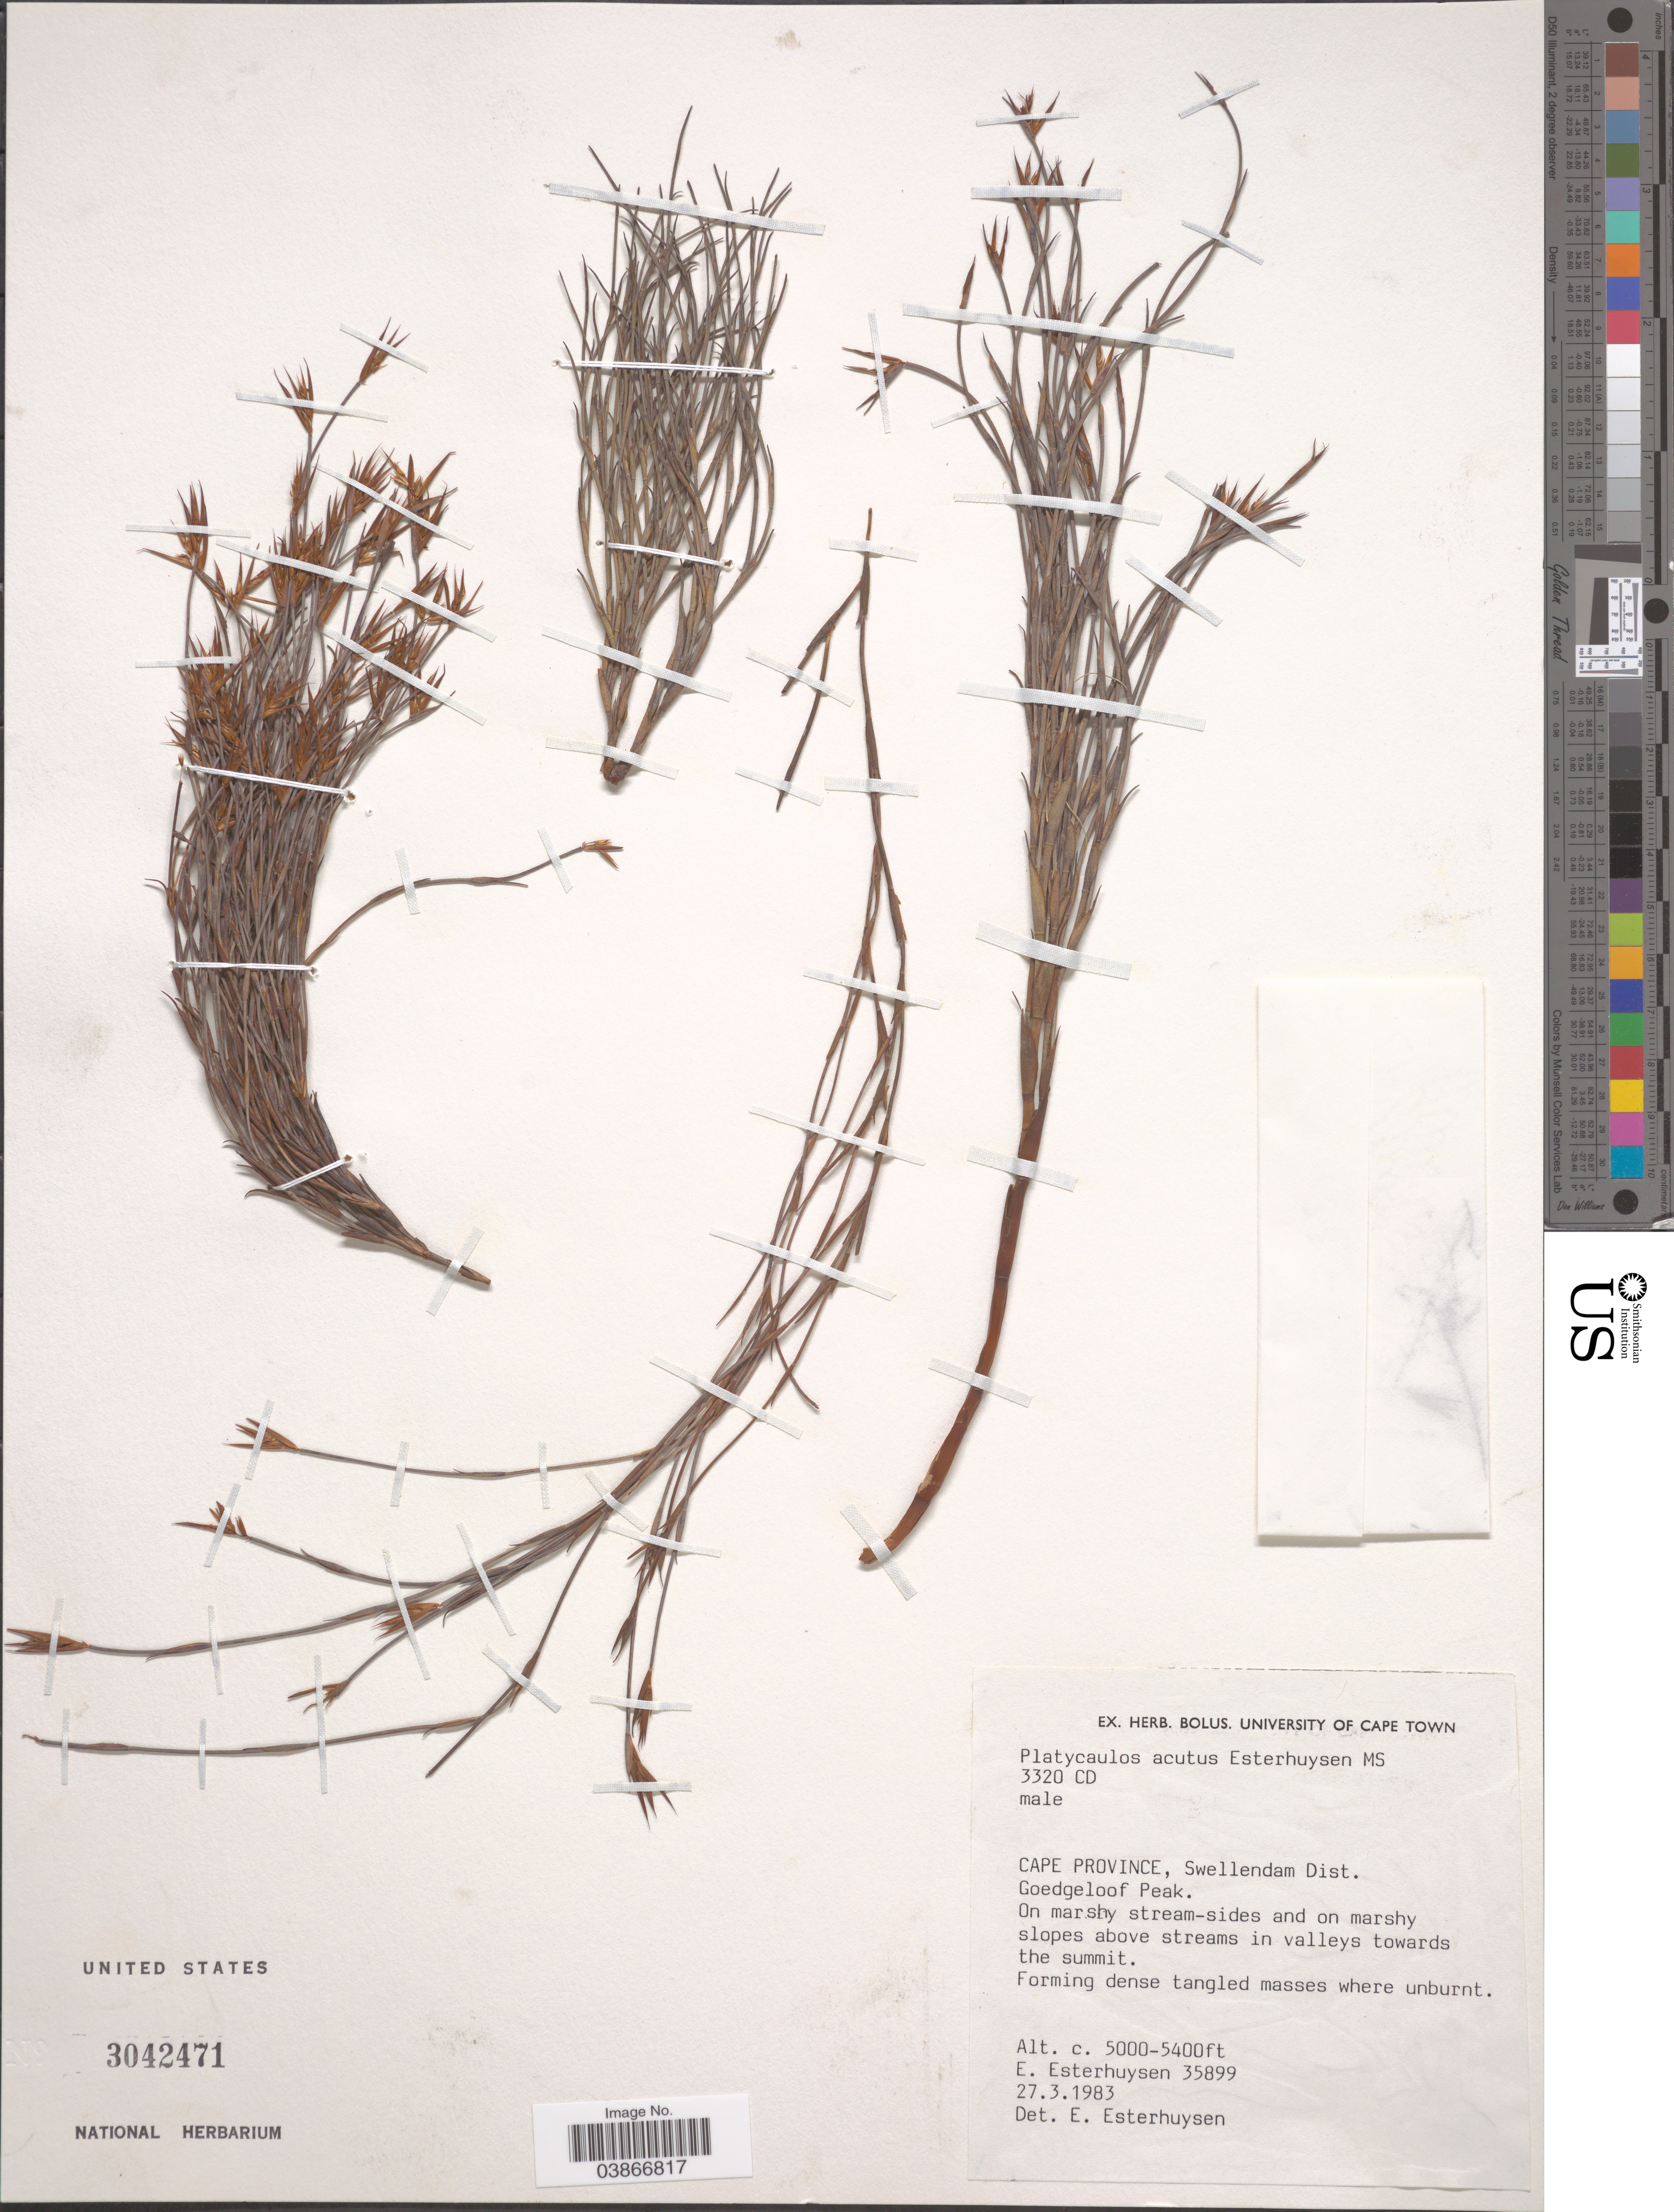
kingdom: Plantae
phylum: Tracheophyta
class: Liliopsida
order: Poales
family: Restionaceae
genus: Platycaulos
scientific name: Platycaulos acutus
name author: Esterh.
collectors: E. E. Esterhuysen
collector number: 35899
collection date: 1983-03-27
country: South Africa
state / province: Western Cape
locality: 3320 CD. Swellendam Dist. Goedgeloof Peak.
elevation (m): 1524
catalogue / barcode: US 3042471